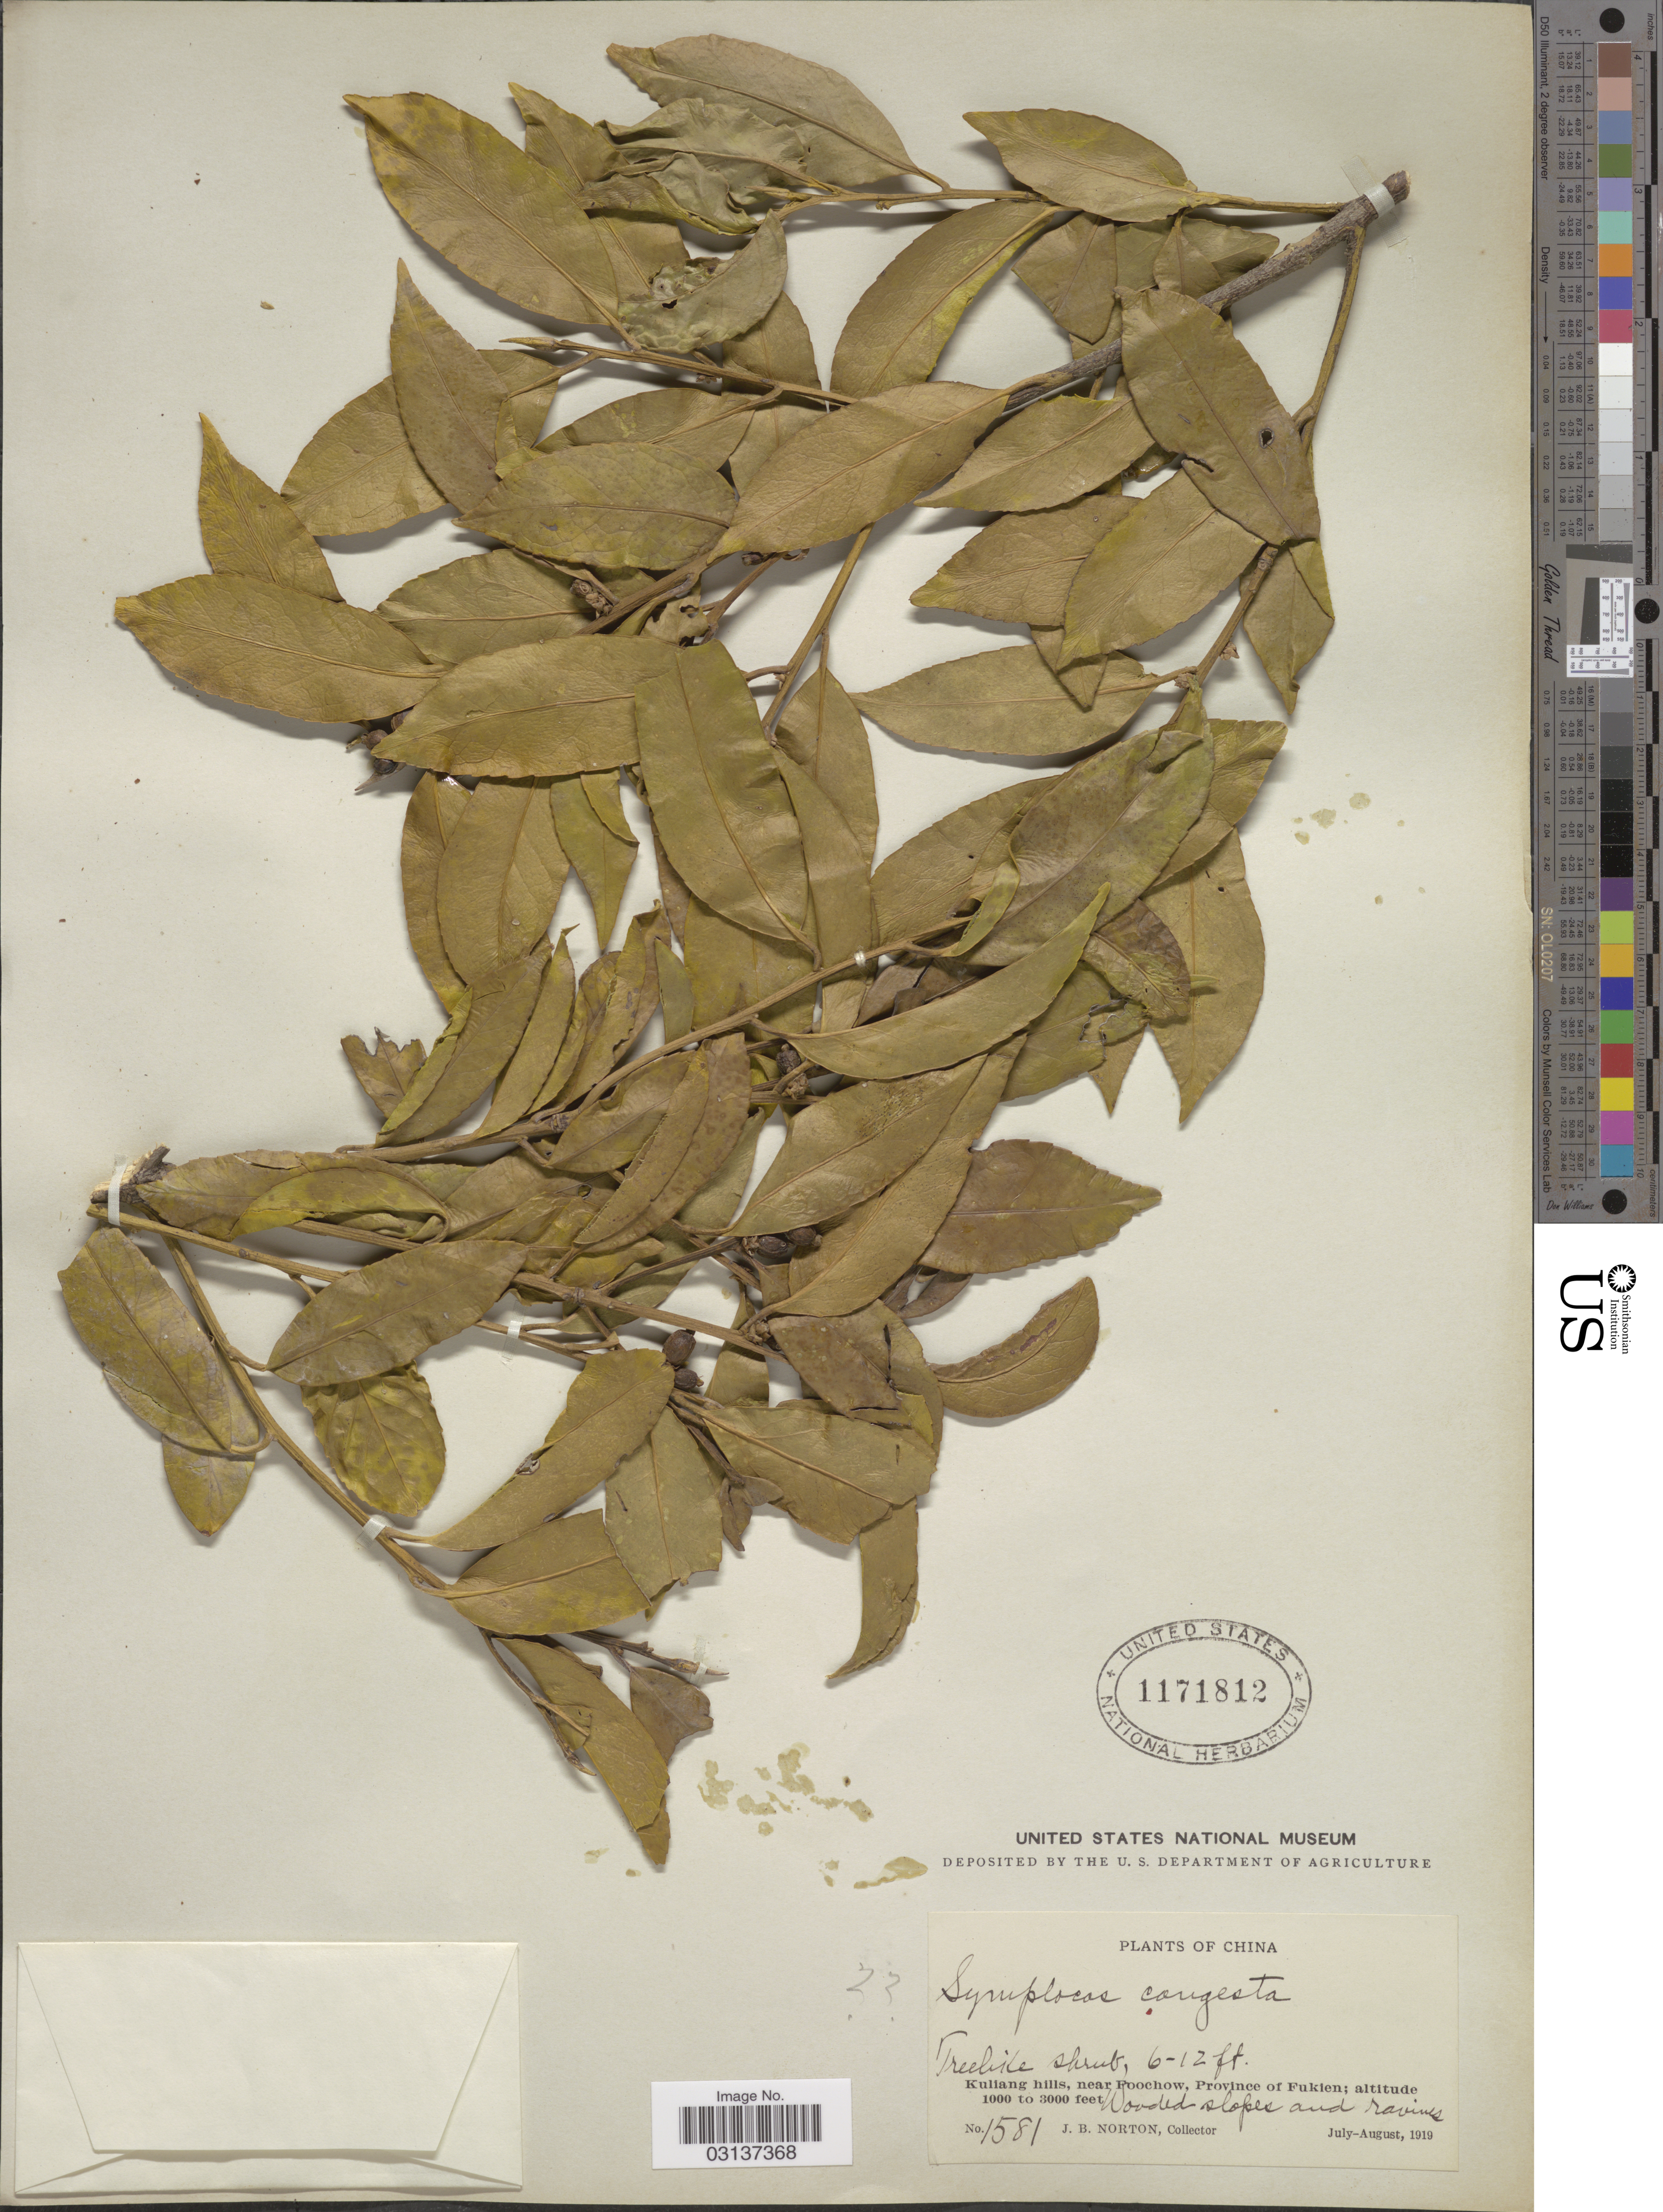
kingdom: Plantae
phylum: Tracheophyta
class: Magnoliopsida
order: Ericales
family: Symplocaceae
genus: Symplocos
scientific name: Symplocos sp.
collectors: J. B. Norton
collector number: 1581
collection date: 1919-07/1919-08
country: China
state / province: Fujian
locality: Kuliang hills, near Foochow, Province of Fukien.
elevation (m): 305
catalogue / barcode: US 1171812